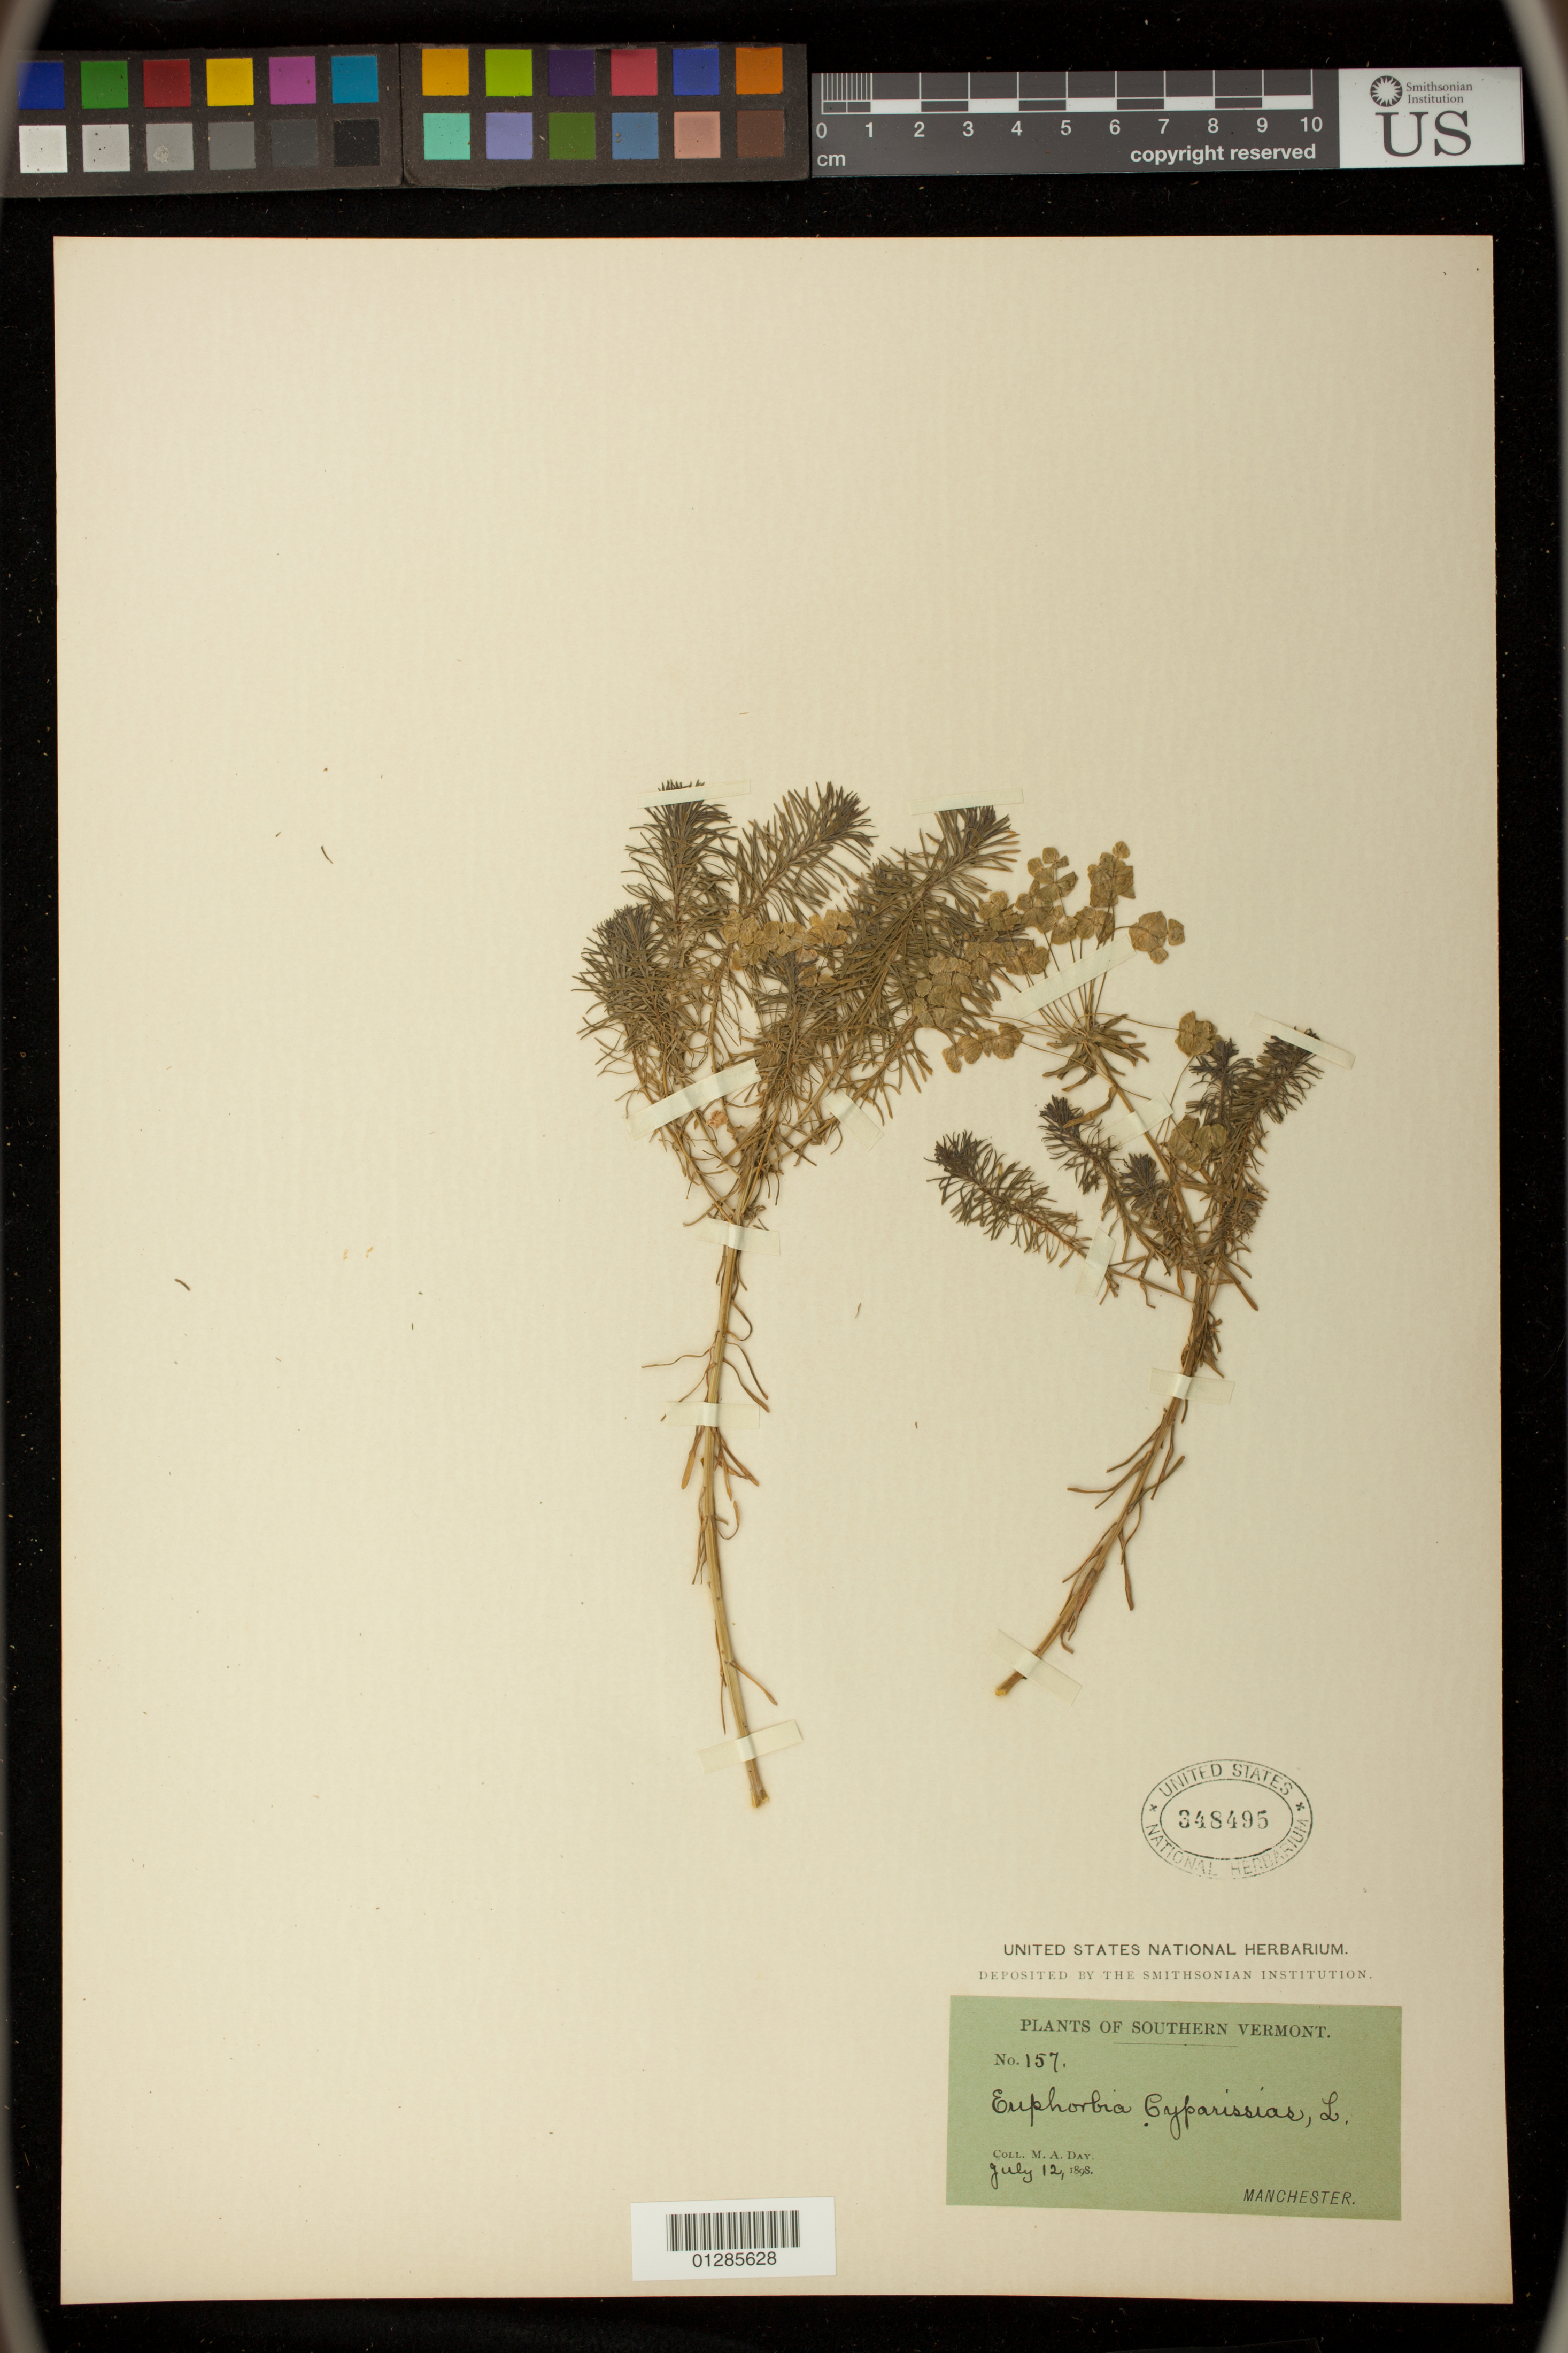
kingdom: Plantae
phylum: Tracheophyta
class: Magnoliopsida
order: Malpighiales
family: Euphorbiaceae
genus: Euphorbia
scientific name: Euphorbia davidii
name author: Subils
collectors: M. Day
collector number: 147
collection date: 1898-07-12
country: United States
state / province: Vermont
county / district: Richmond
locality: Manchester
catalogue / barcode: US 348495